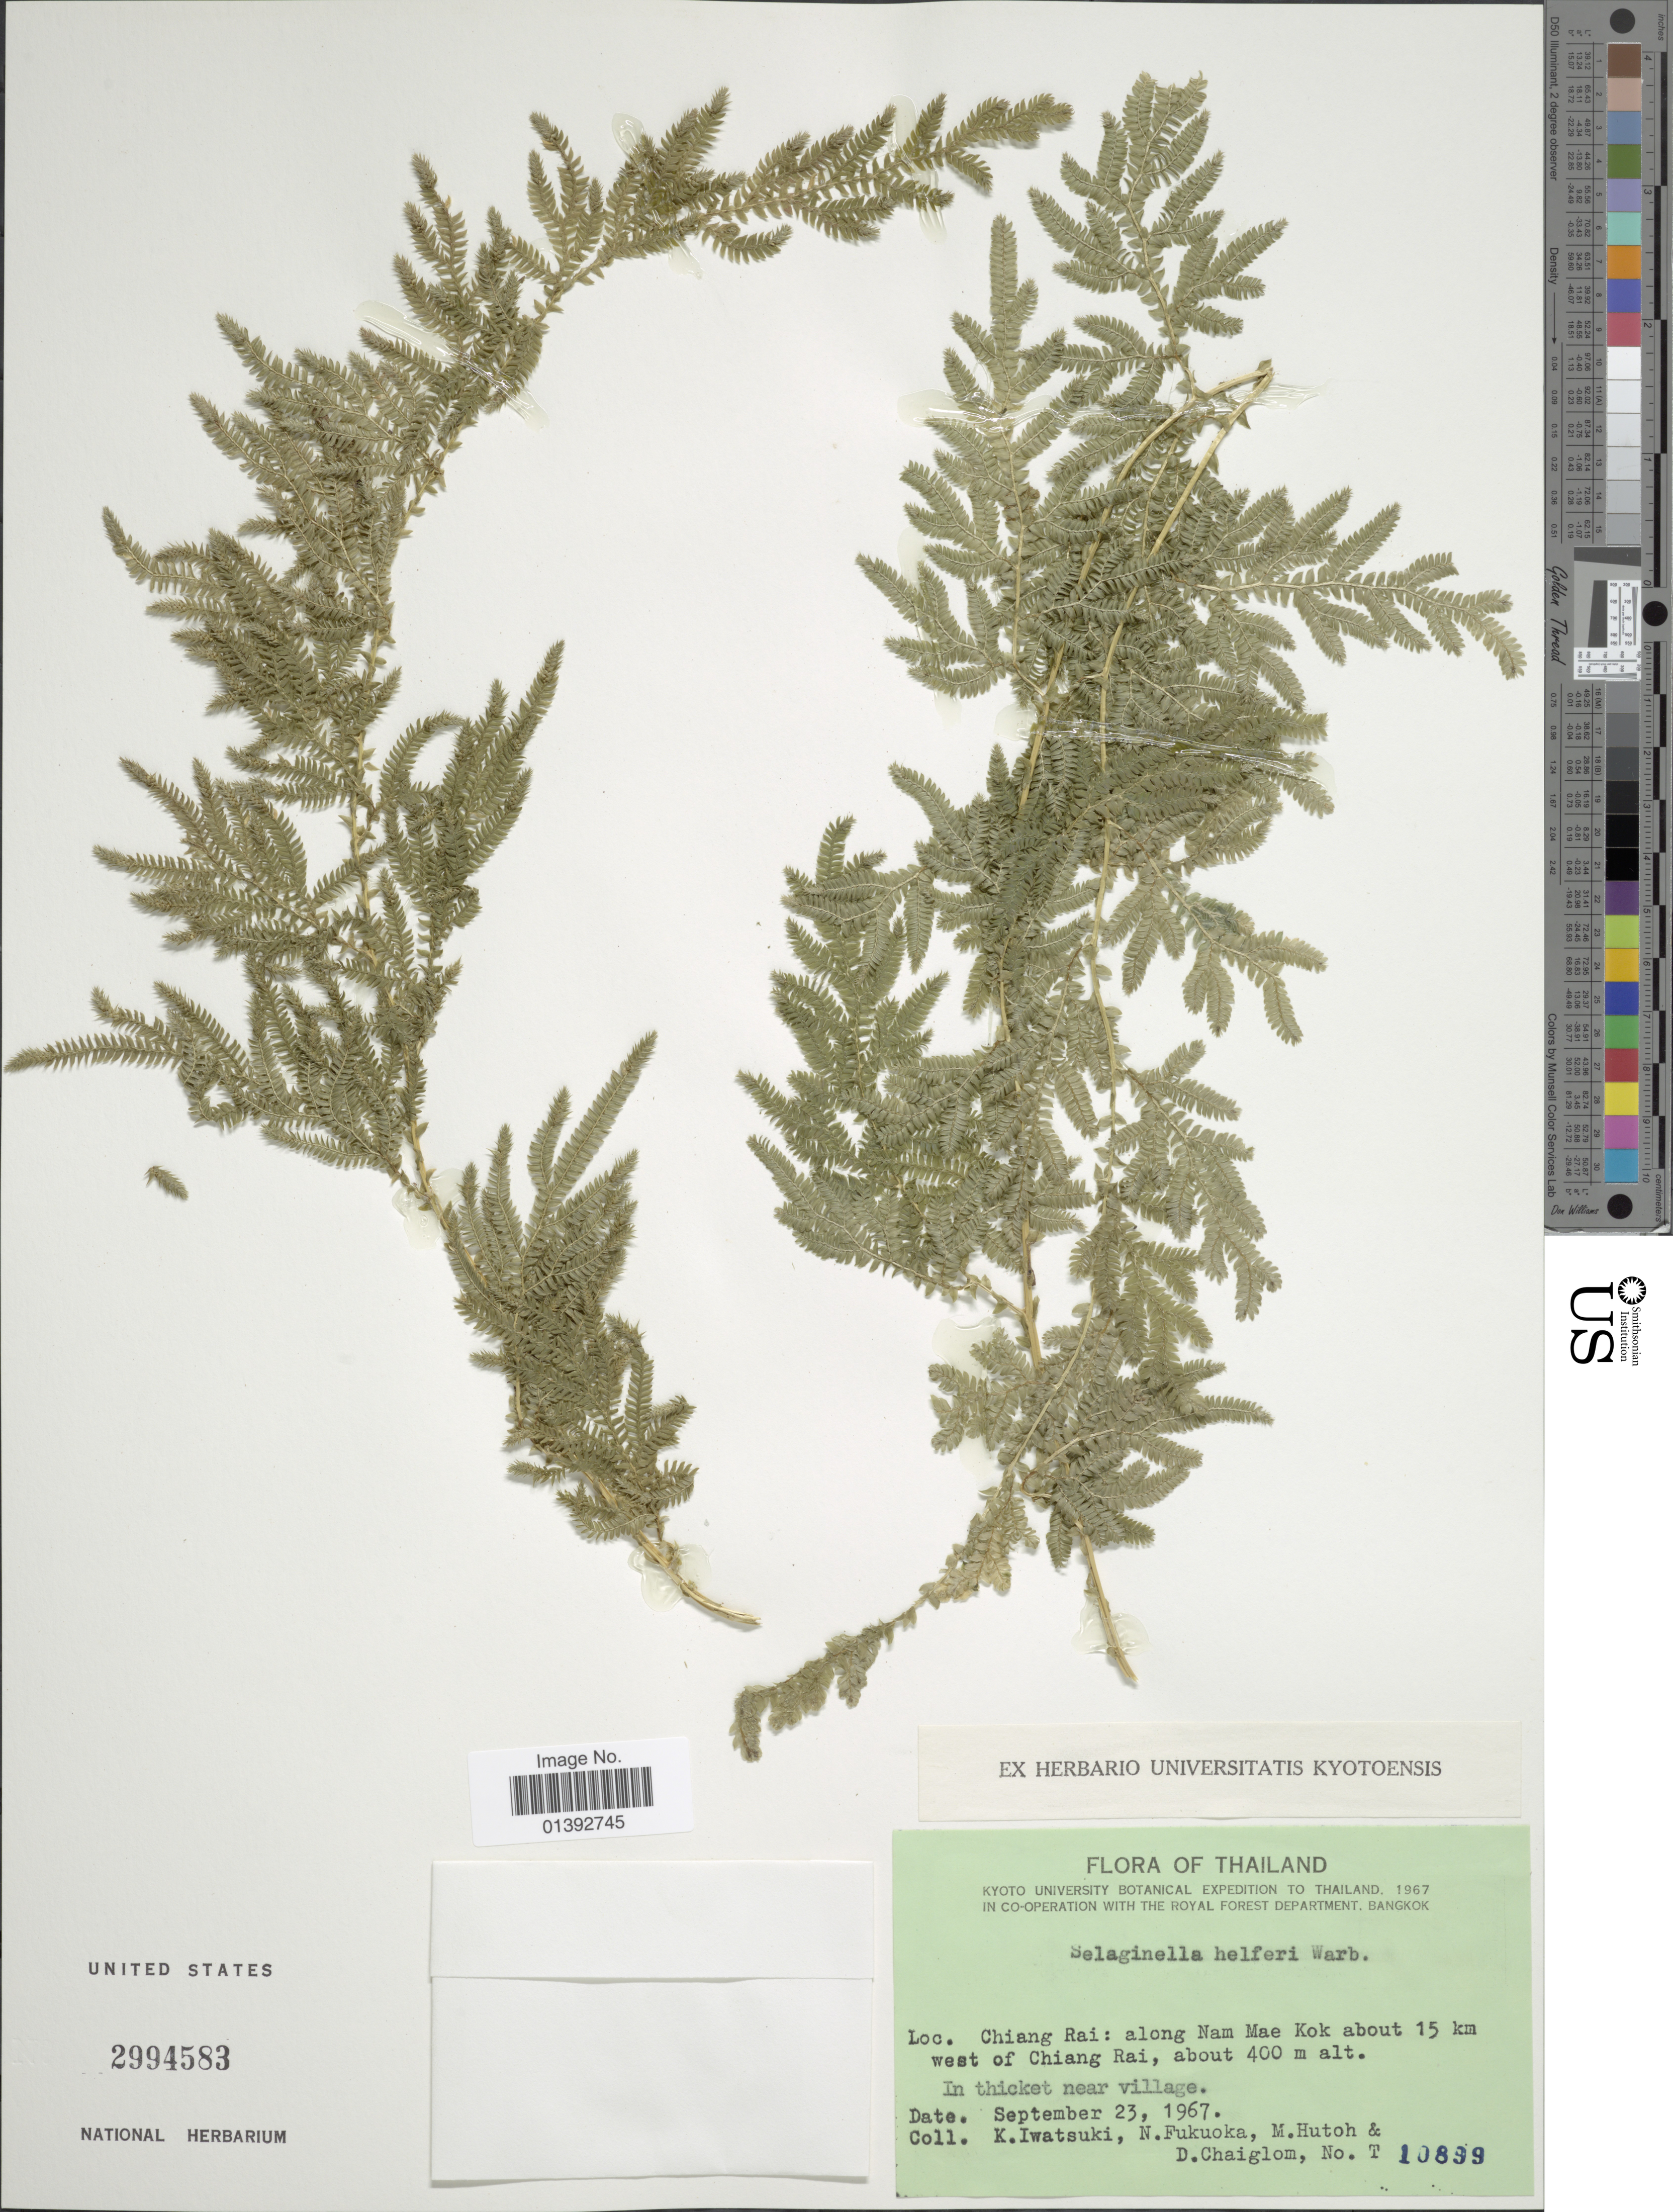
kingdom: Plantae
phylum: Tracheophyta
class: Lycopodiopsida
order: Selaginellales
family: Selaginellaceae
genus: Selaginella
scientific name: Selaginella helferi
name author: Warb.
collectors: K. Iwatsuki, N. Fukuoka, M. Hutoh & D. Chaiglom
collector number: T10899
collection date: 1967-09-23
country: Thailand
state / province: Chiang Rai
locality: Along Nam Mae Kok about 15 km west of Chiang Rai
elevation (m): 400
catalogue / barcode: US 2994583